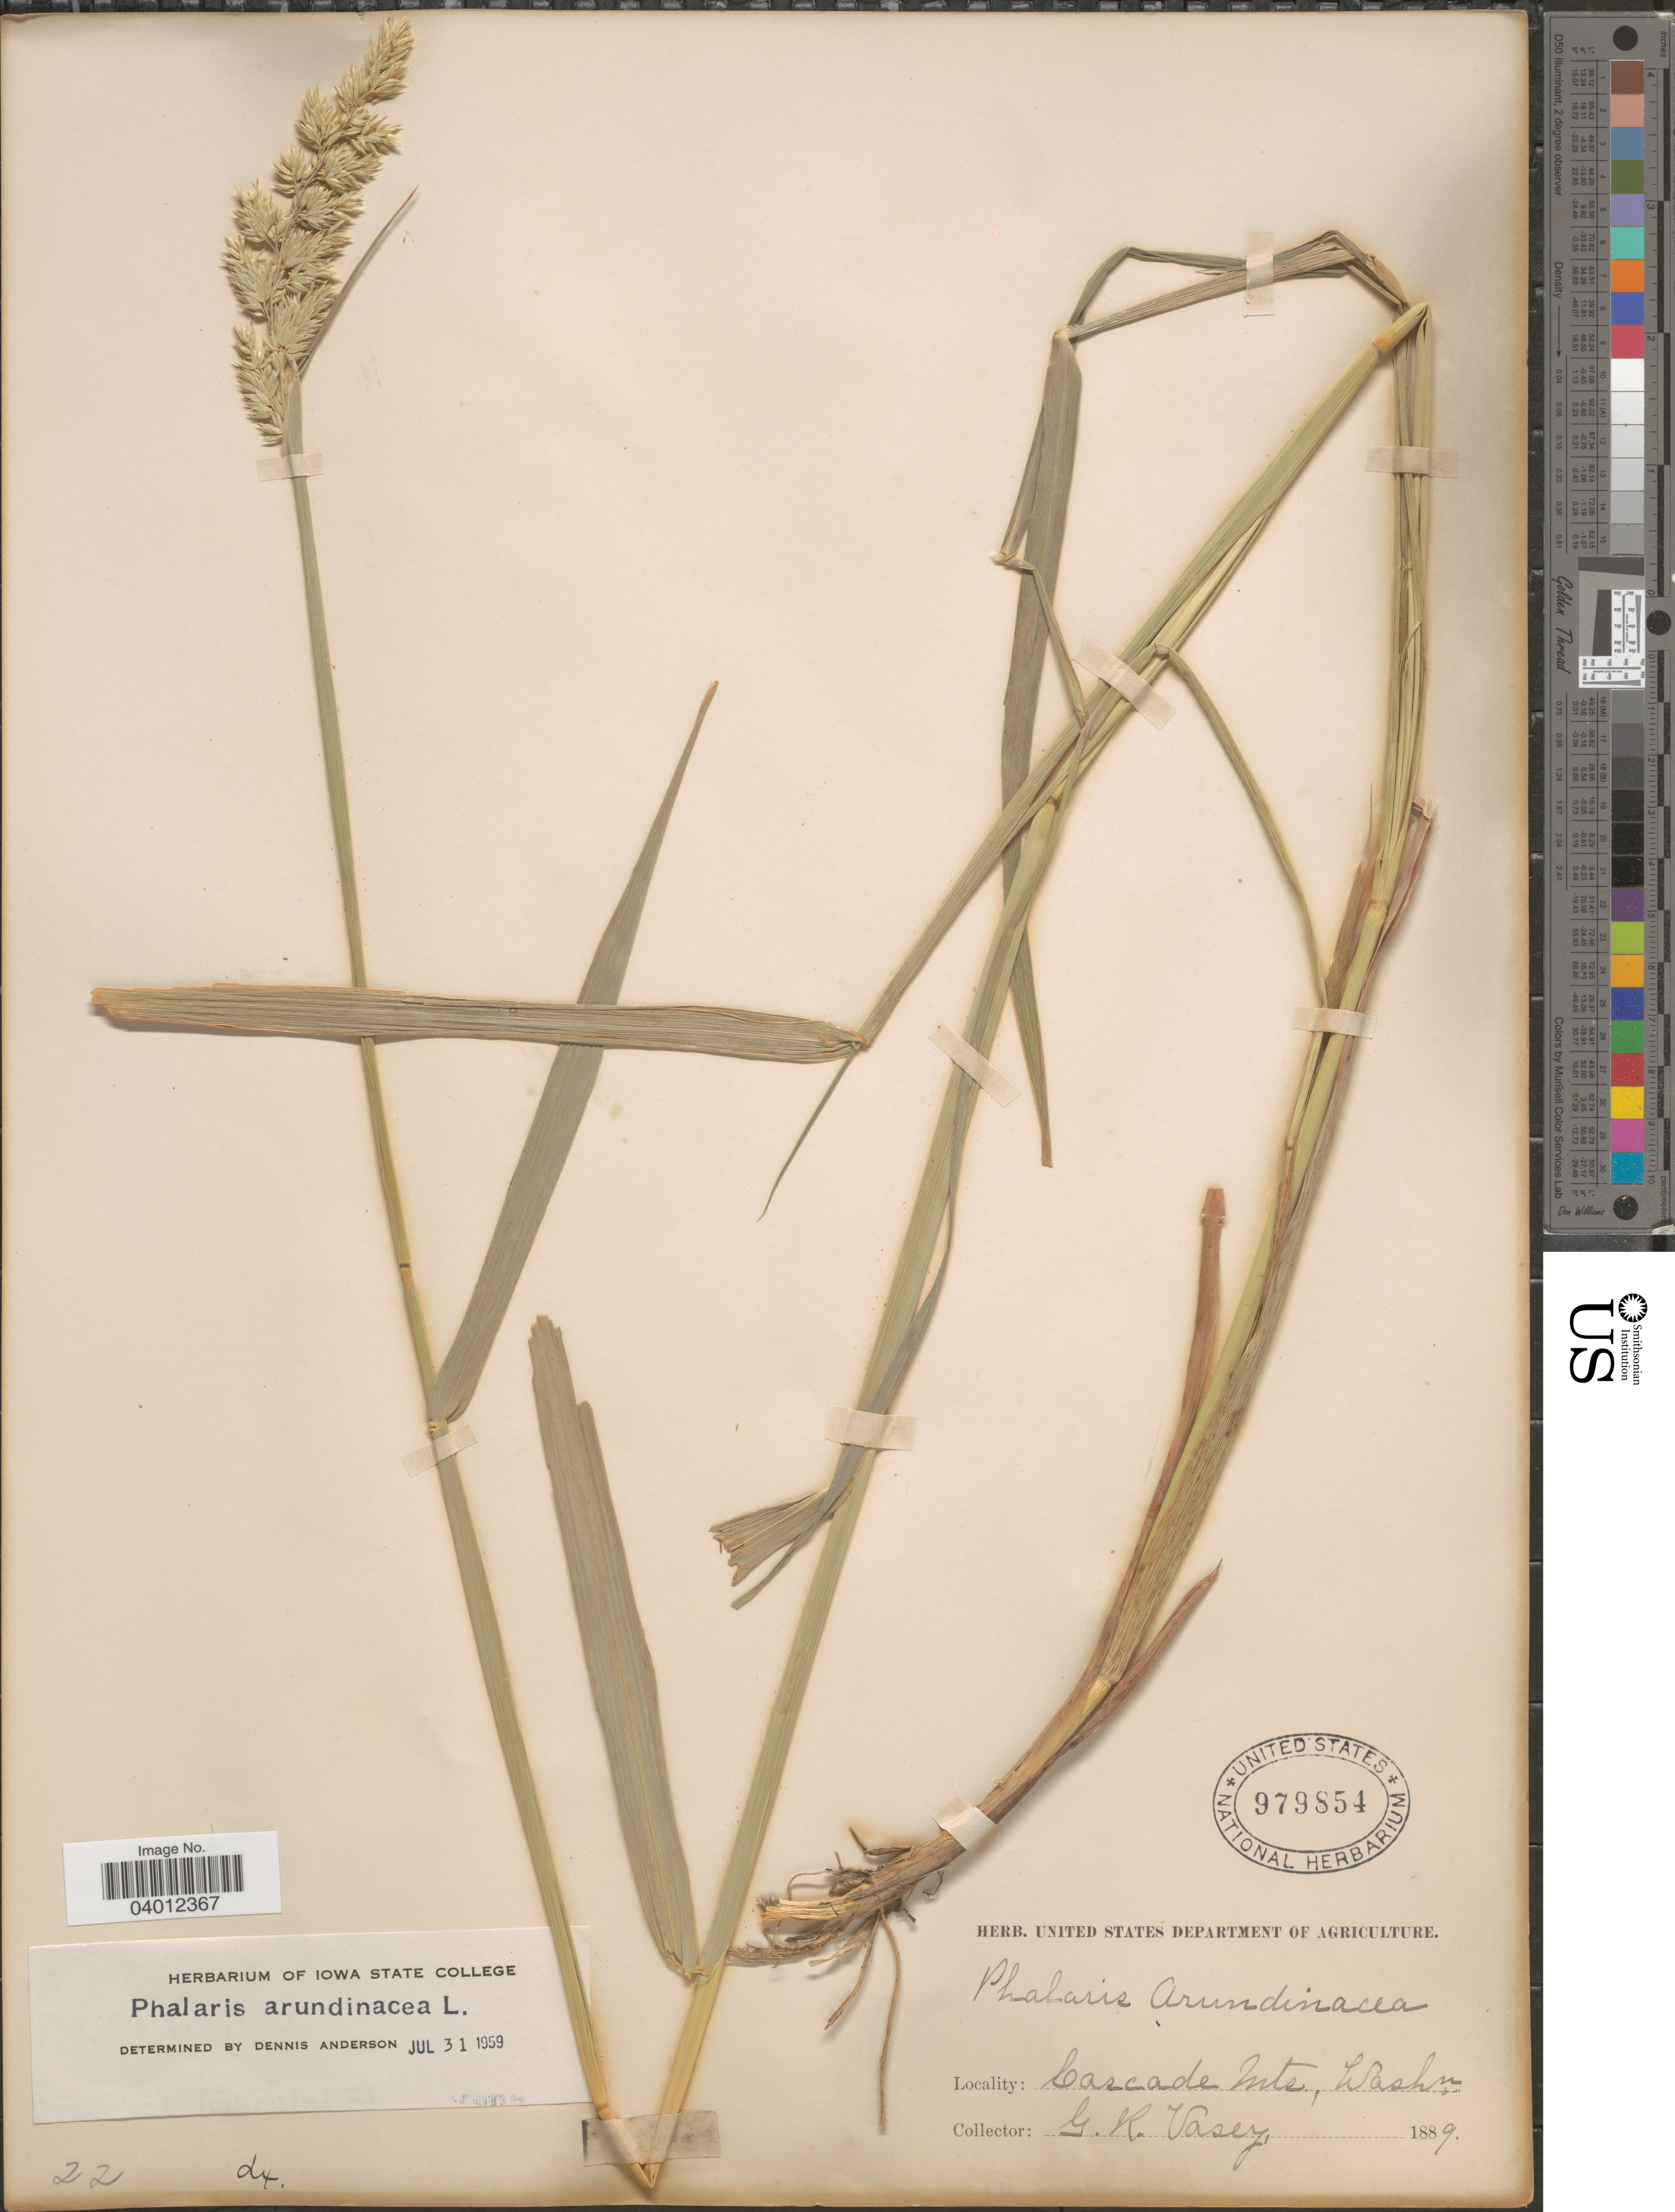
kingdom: Plantae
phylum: Tracheophyta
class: Liliopsida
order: Poales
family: Poaceae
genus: Phalaris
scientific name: Phalaris arundinacea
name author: L.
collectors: G. R. Vasey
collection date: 1889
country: United States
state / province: Washington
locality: Cascade Mts.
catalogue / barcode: US 979854